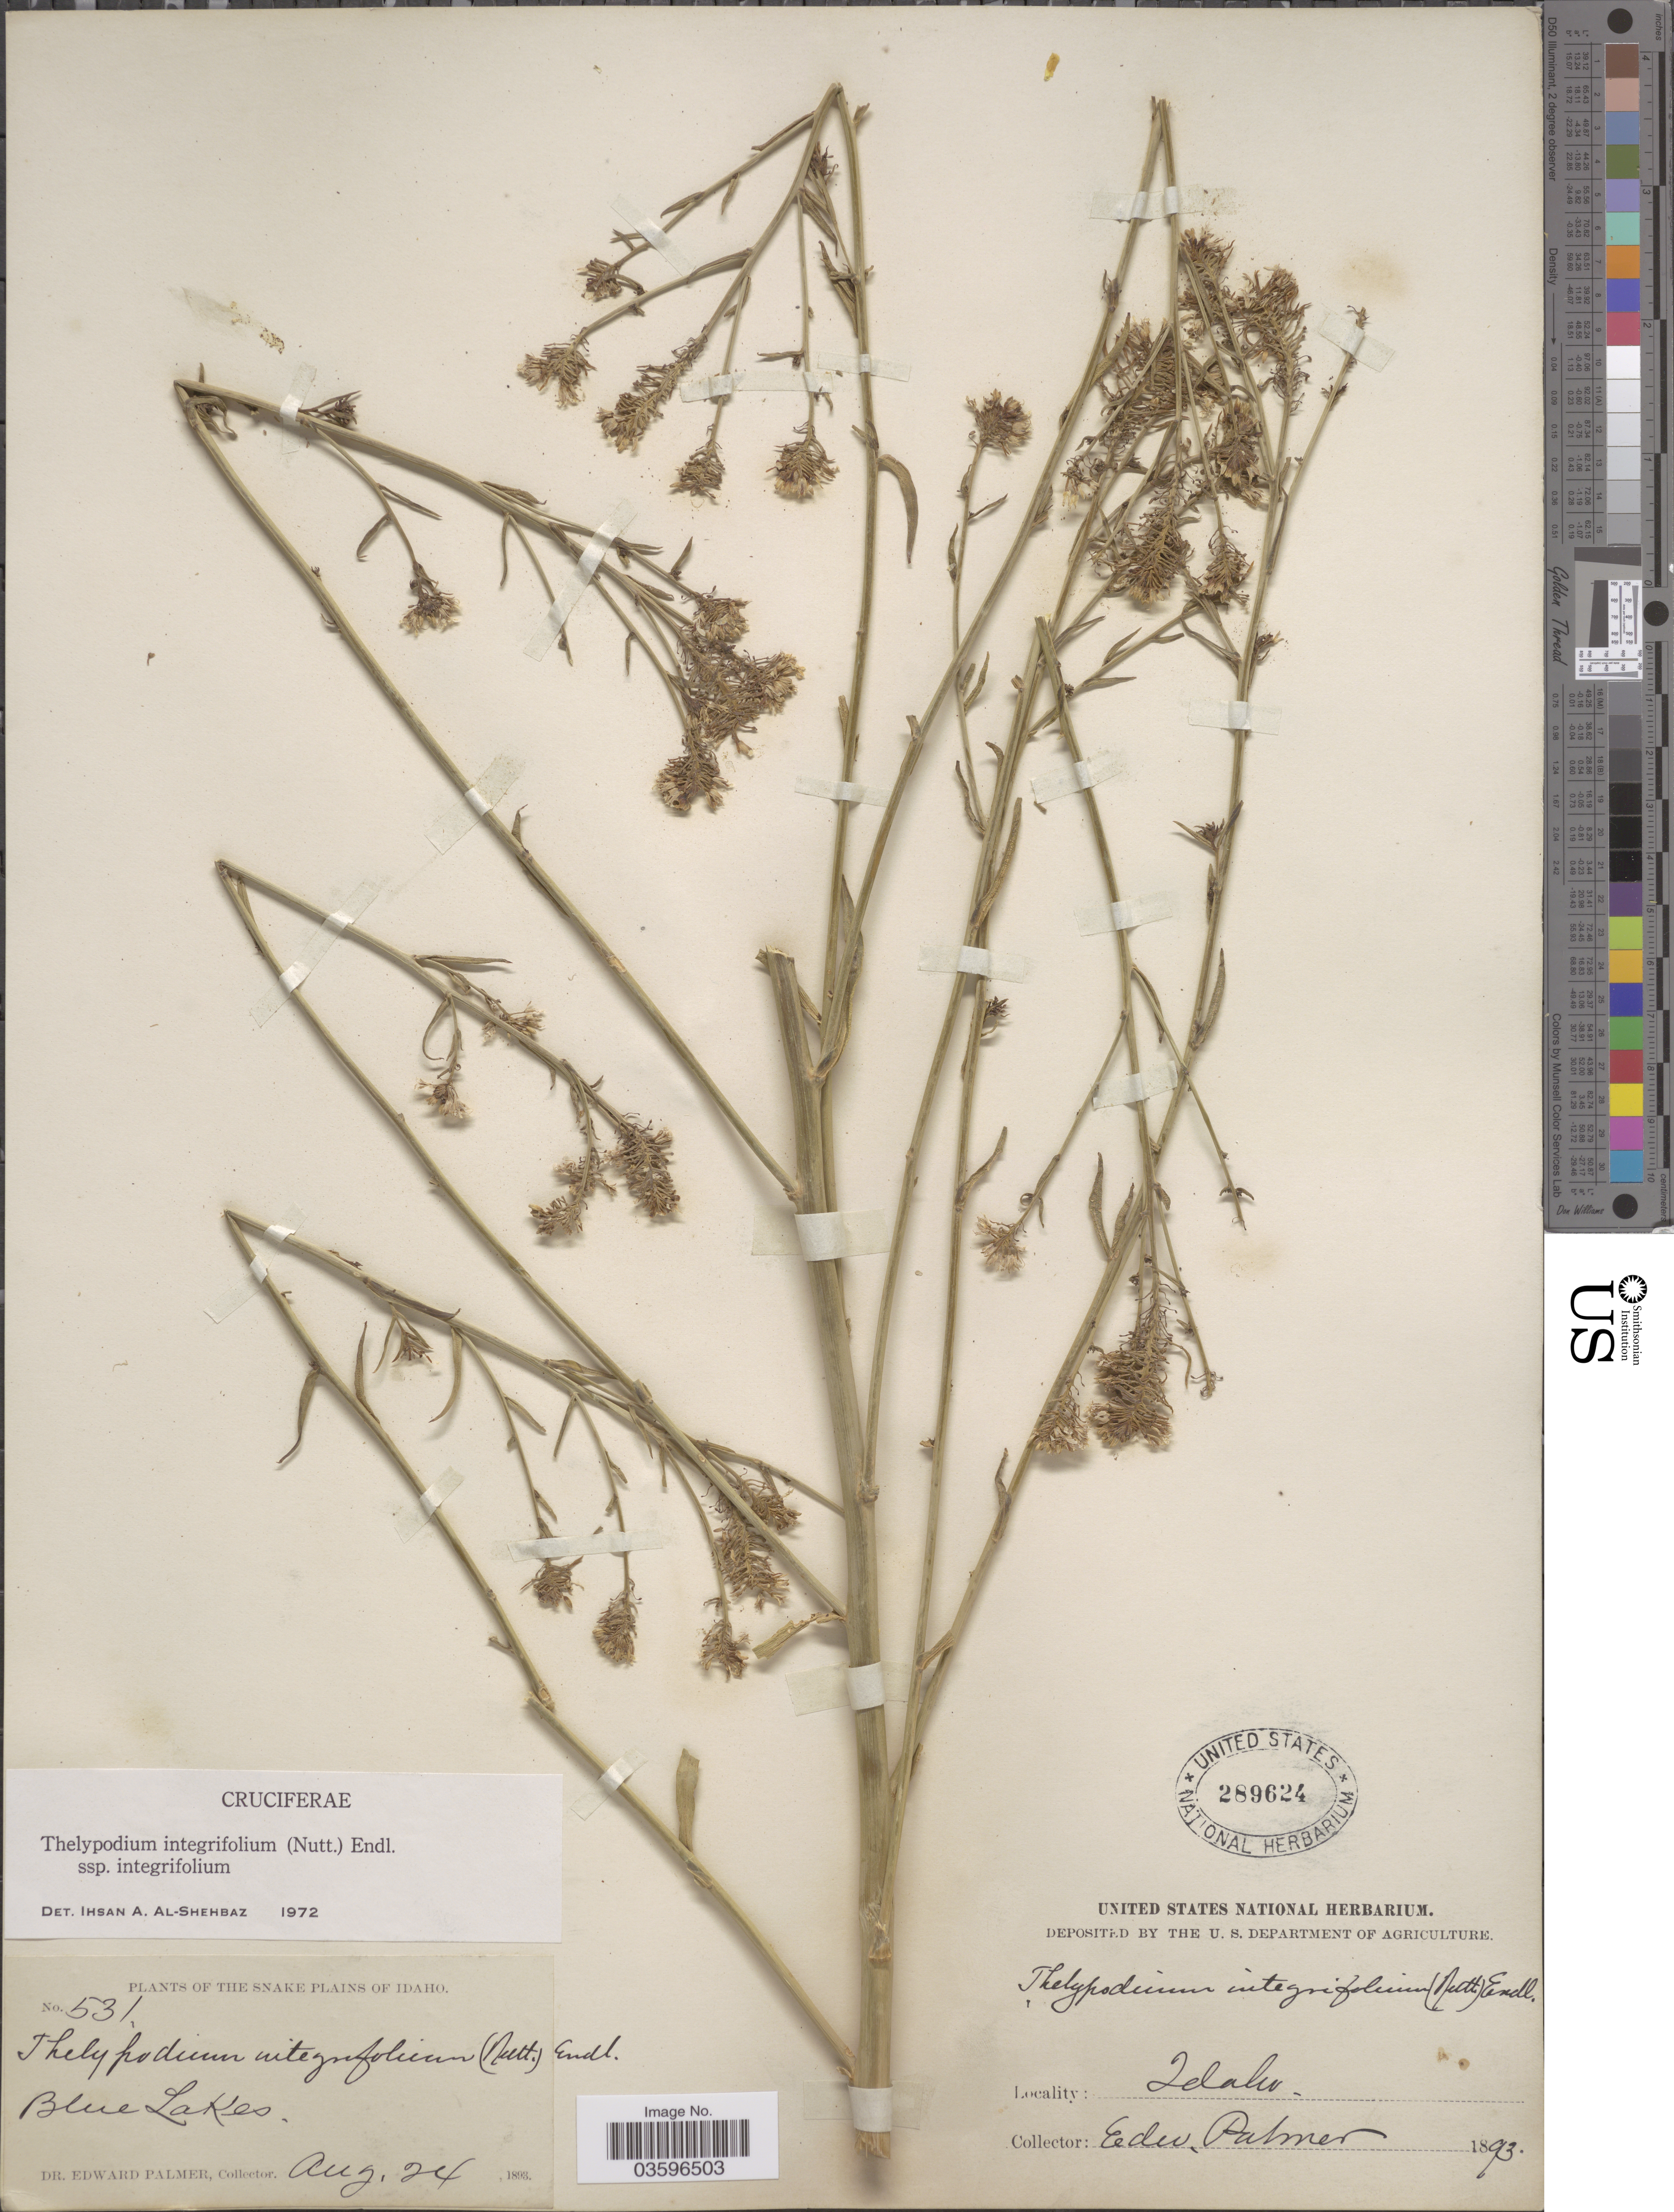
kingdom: Plantae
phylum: Tracheophyta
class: Magnoliopsida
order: Brassicales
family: Brassicaceae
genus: Thelypodium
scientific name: Thelypodium integrifolium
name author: (Nutt.) Endl.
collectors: E. Palmer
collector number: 531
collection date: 1893-08-24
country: United States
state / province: Idaho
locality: The Snake Plains of Idaho. Blue Lakes.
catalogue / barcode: US 289624